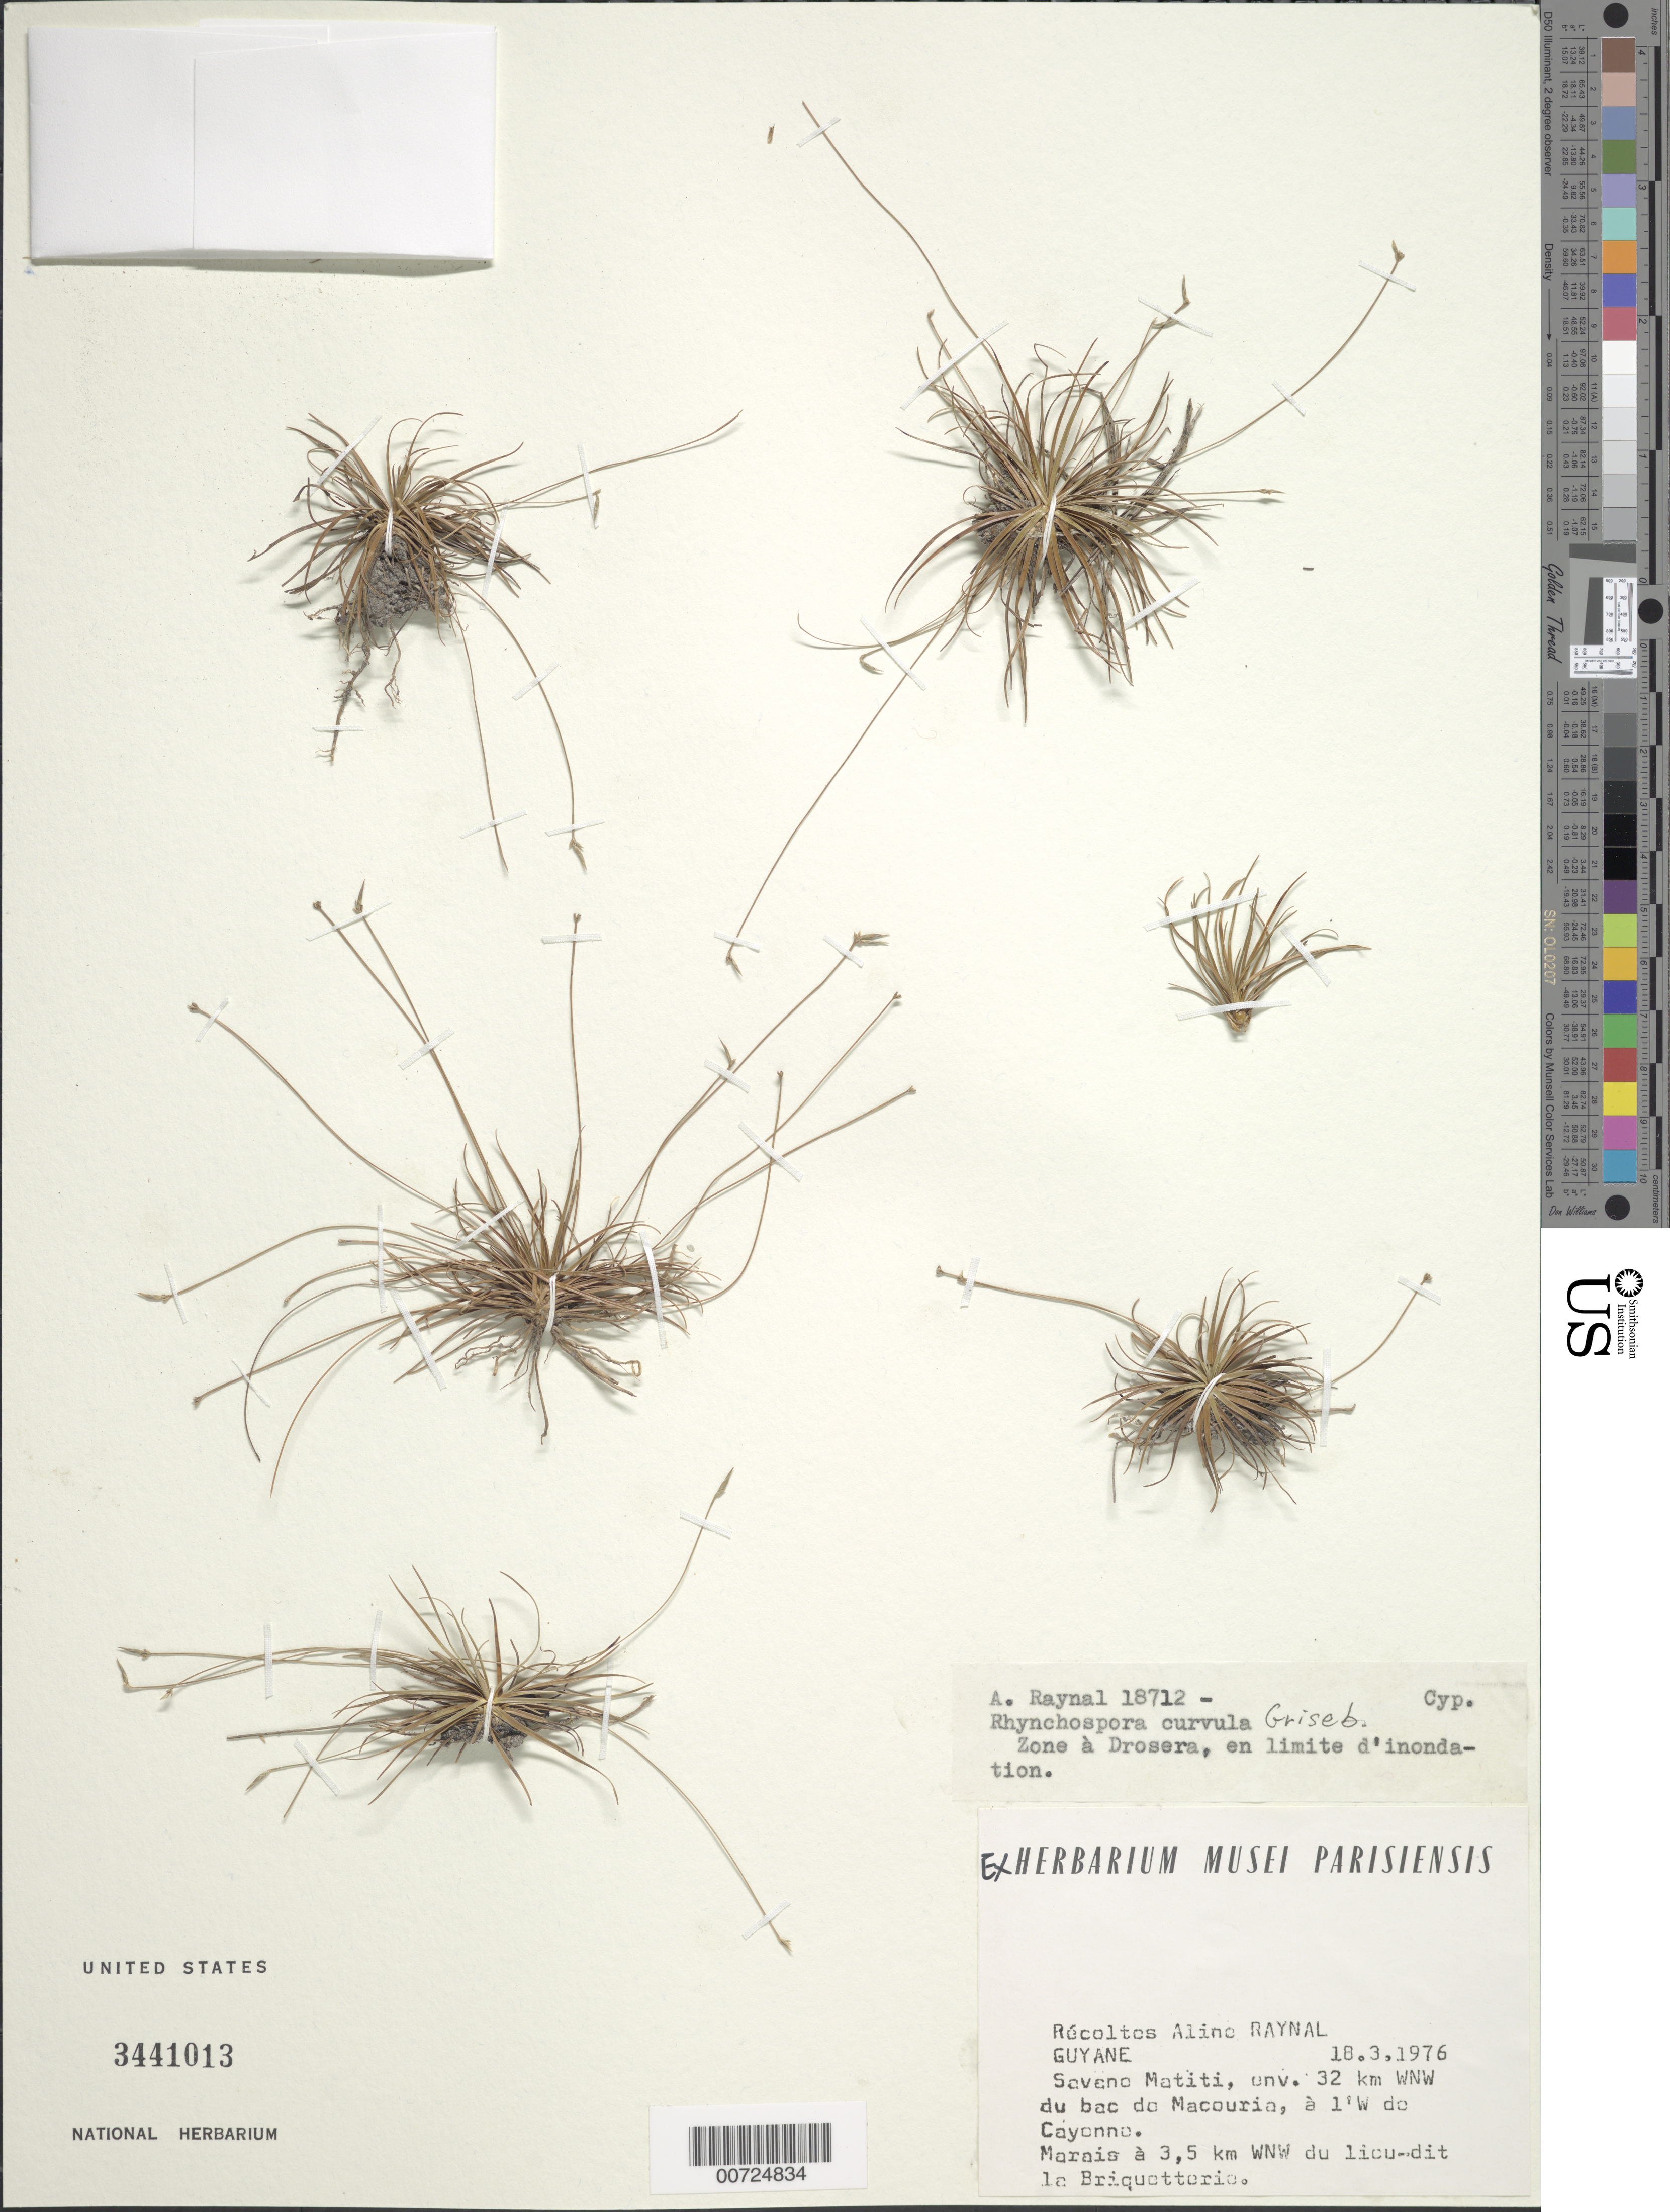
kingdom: Plantae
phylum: Tracheophyta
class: Liliopsida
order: Poales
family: Cyperaceae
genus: Rhynchospora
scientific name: Rhynchospora curvula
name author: Griseb.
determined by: Alves, K.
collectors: A. M. Raynal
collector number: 18712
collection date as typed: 18-Mar-76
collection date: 1976-03-18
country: French Guiana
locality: Savane Matiti, 32 km WNW du bac de Macouria, W de Cayenne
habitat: With Drosera, at edge of flood zone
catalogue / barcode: US 3441013